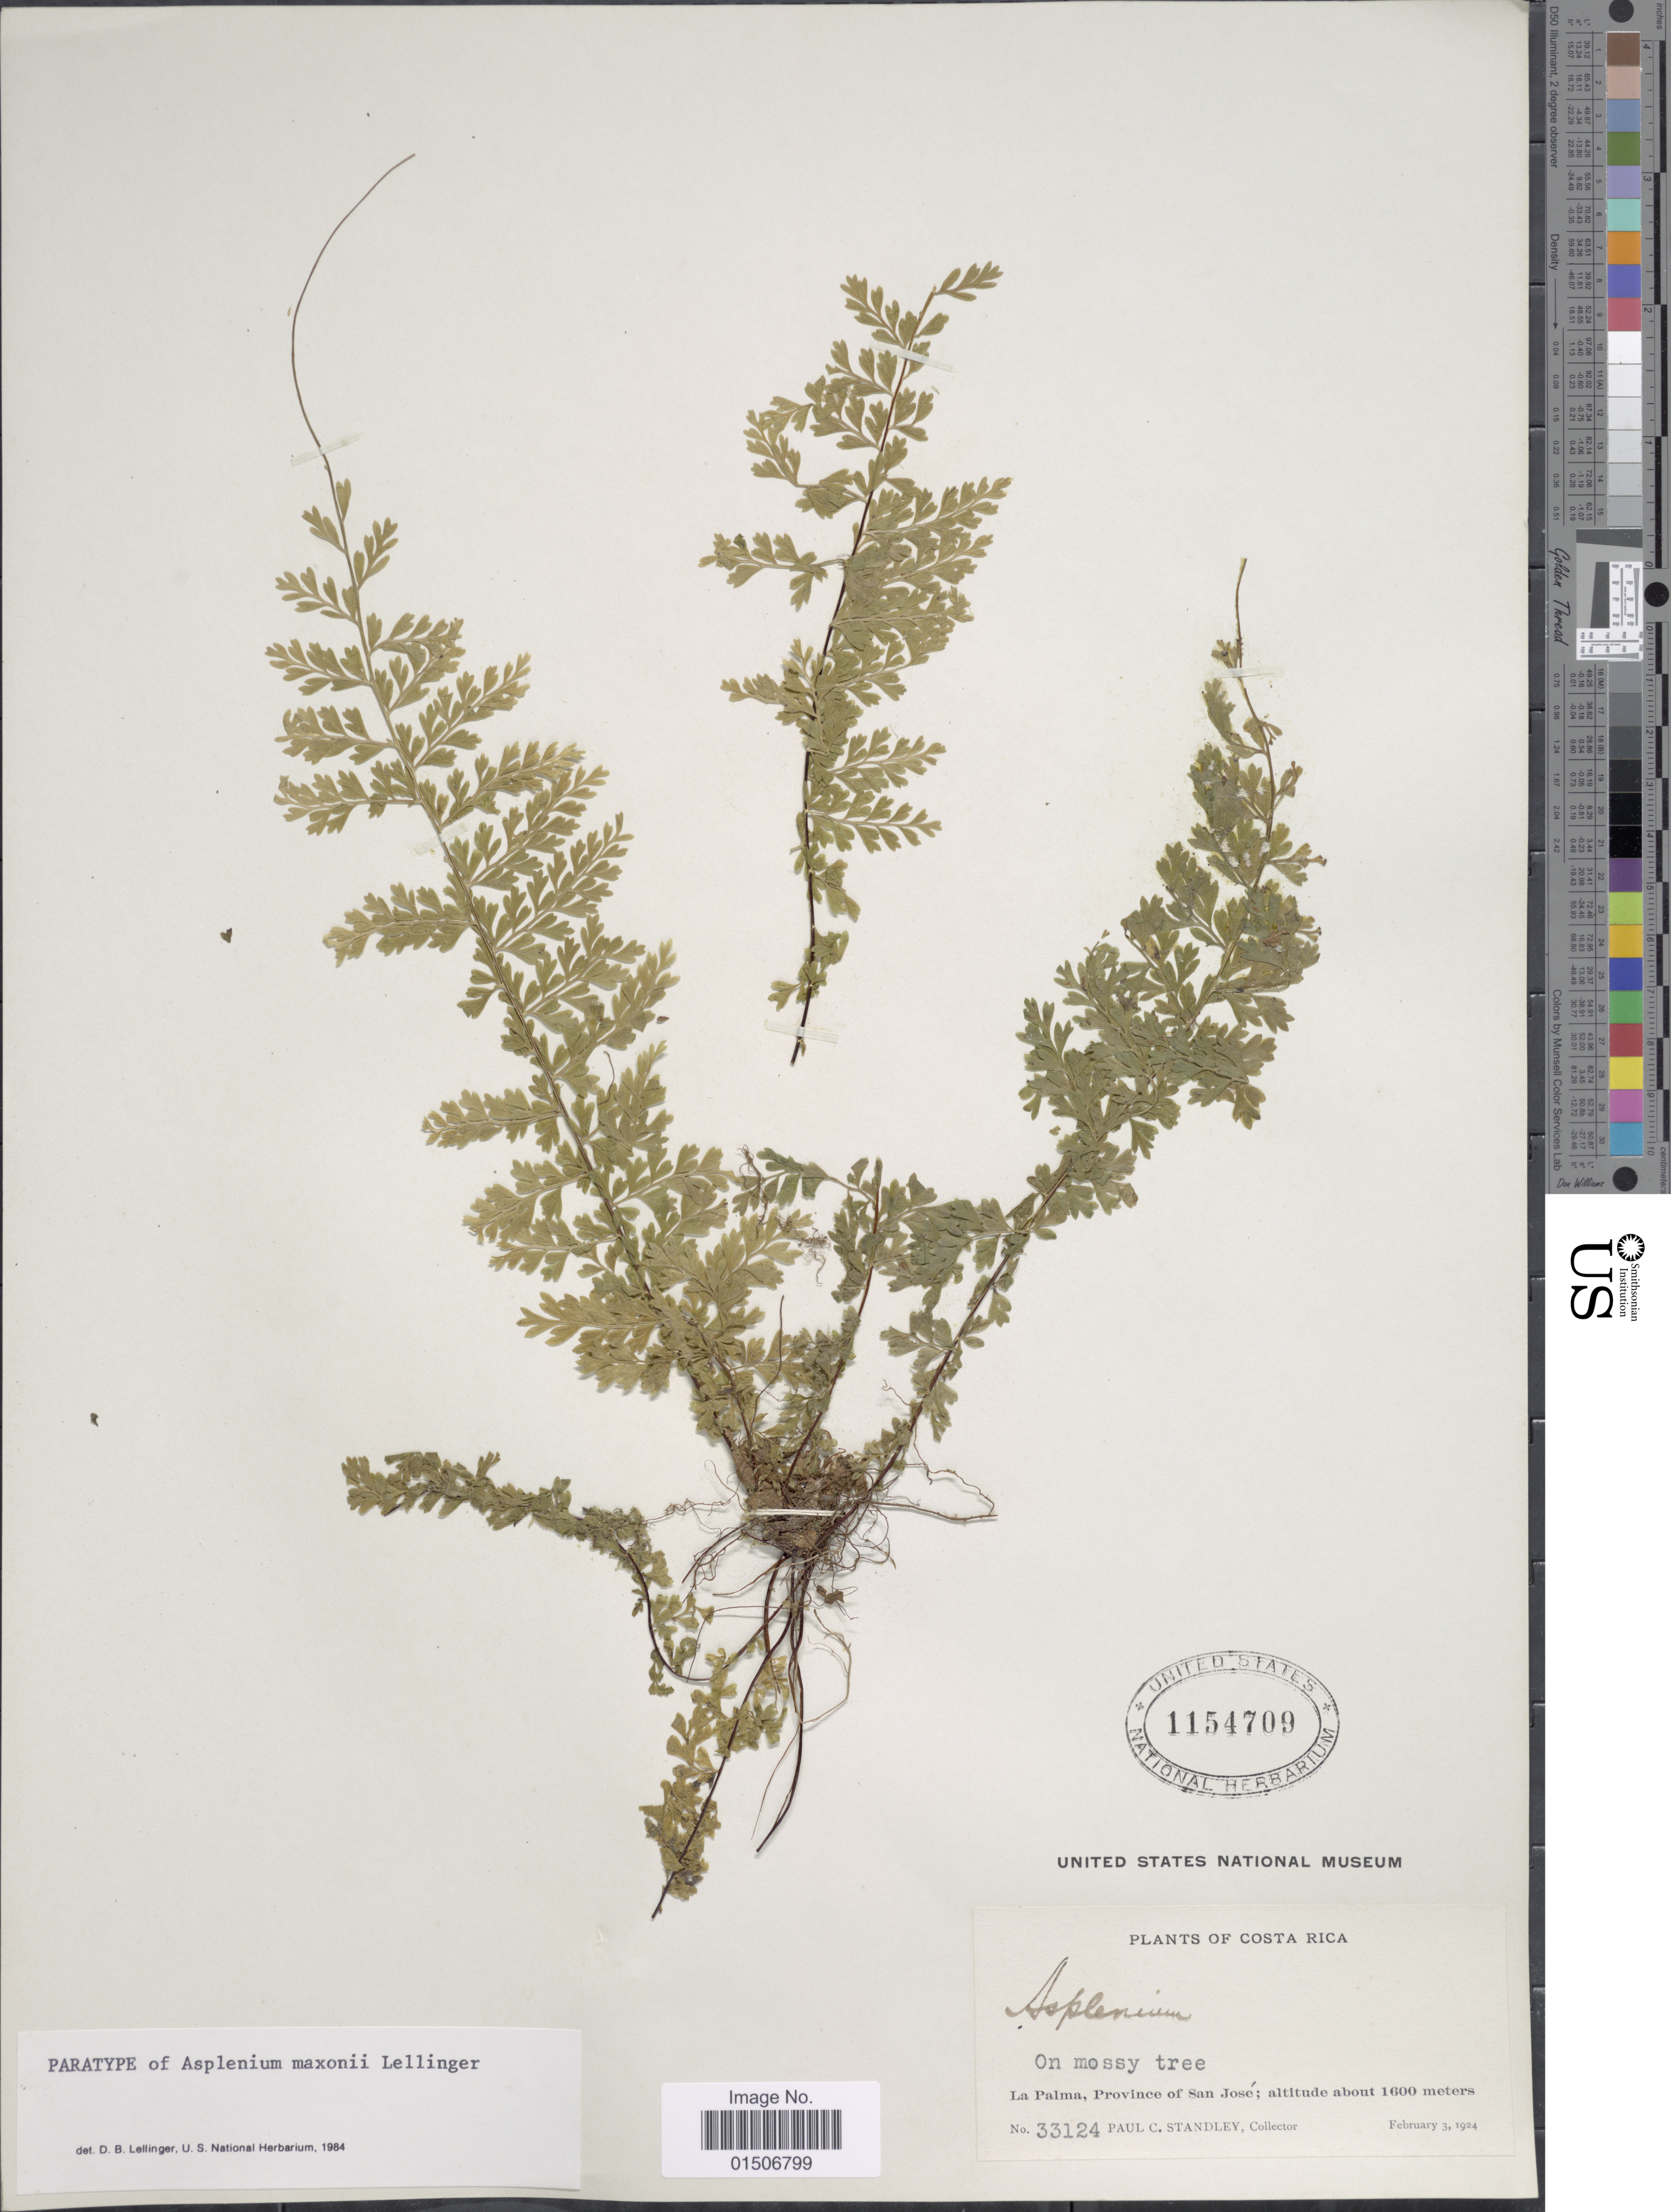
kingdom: Plantae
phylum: Tracheophyta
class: Polypodiopsida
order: Polypodiales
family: Aspleniaceae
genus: Asplenium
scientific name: Asplenium maxonii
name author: Lellinger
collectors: P. C. Standley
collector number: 33124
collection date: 1924-02-03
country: Costa Rica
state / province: San José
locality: Costa Rica, La Palma, Province of San José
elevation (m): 1600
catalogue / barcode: US 1154709